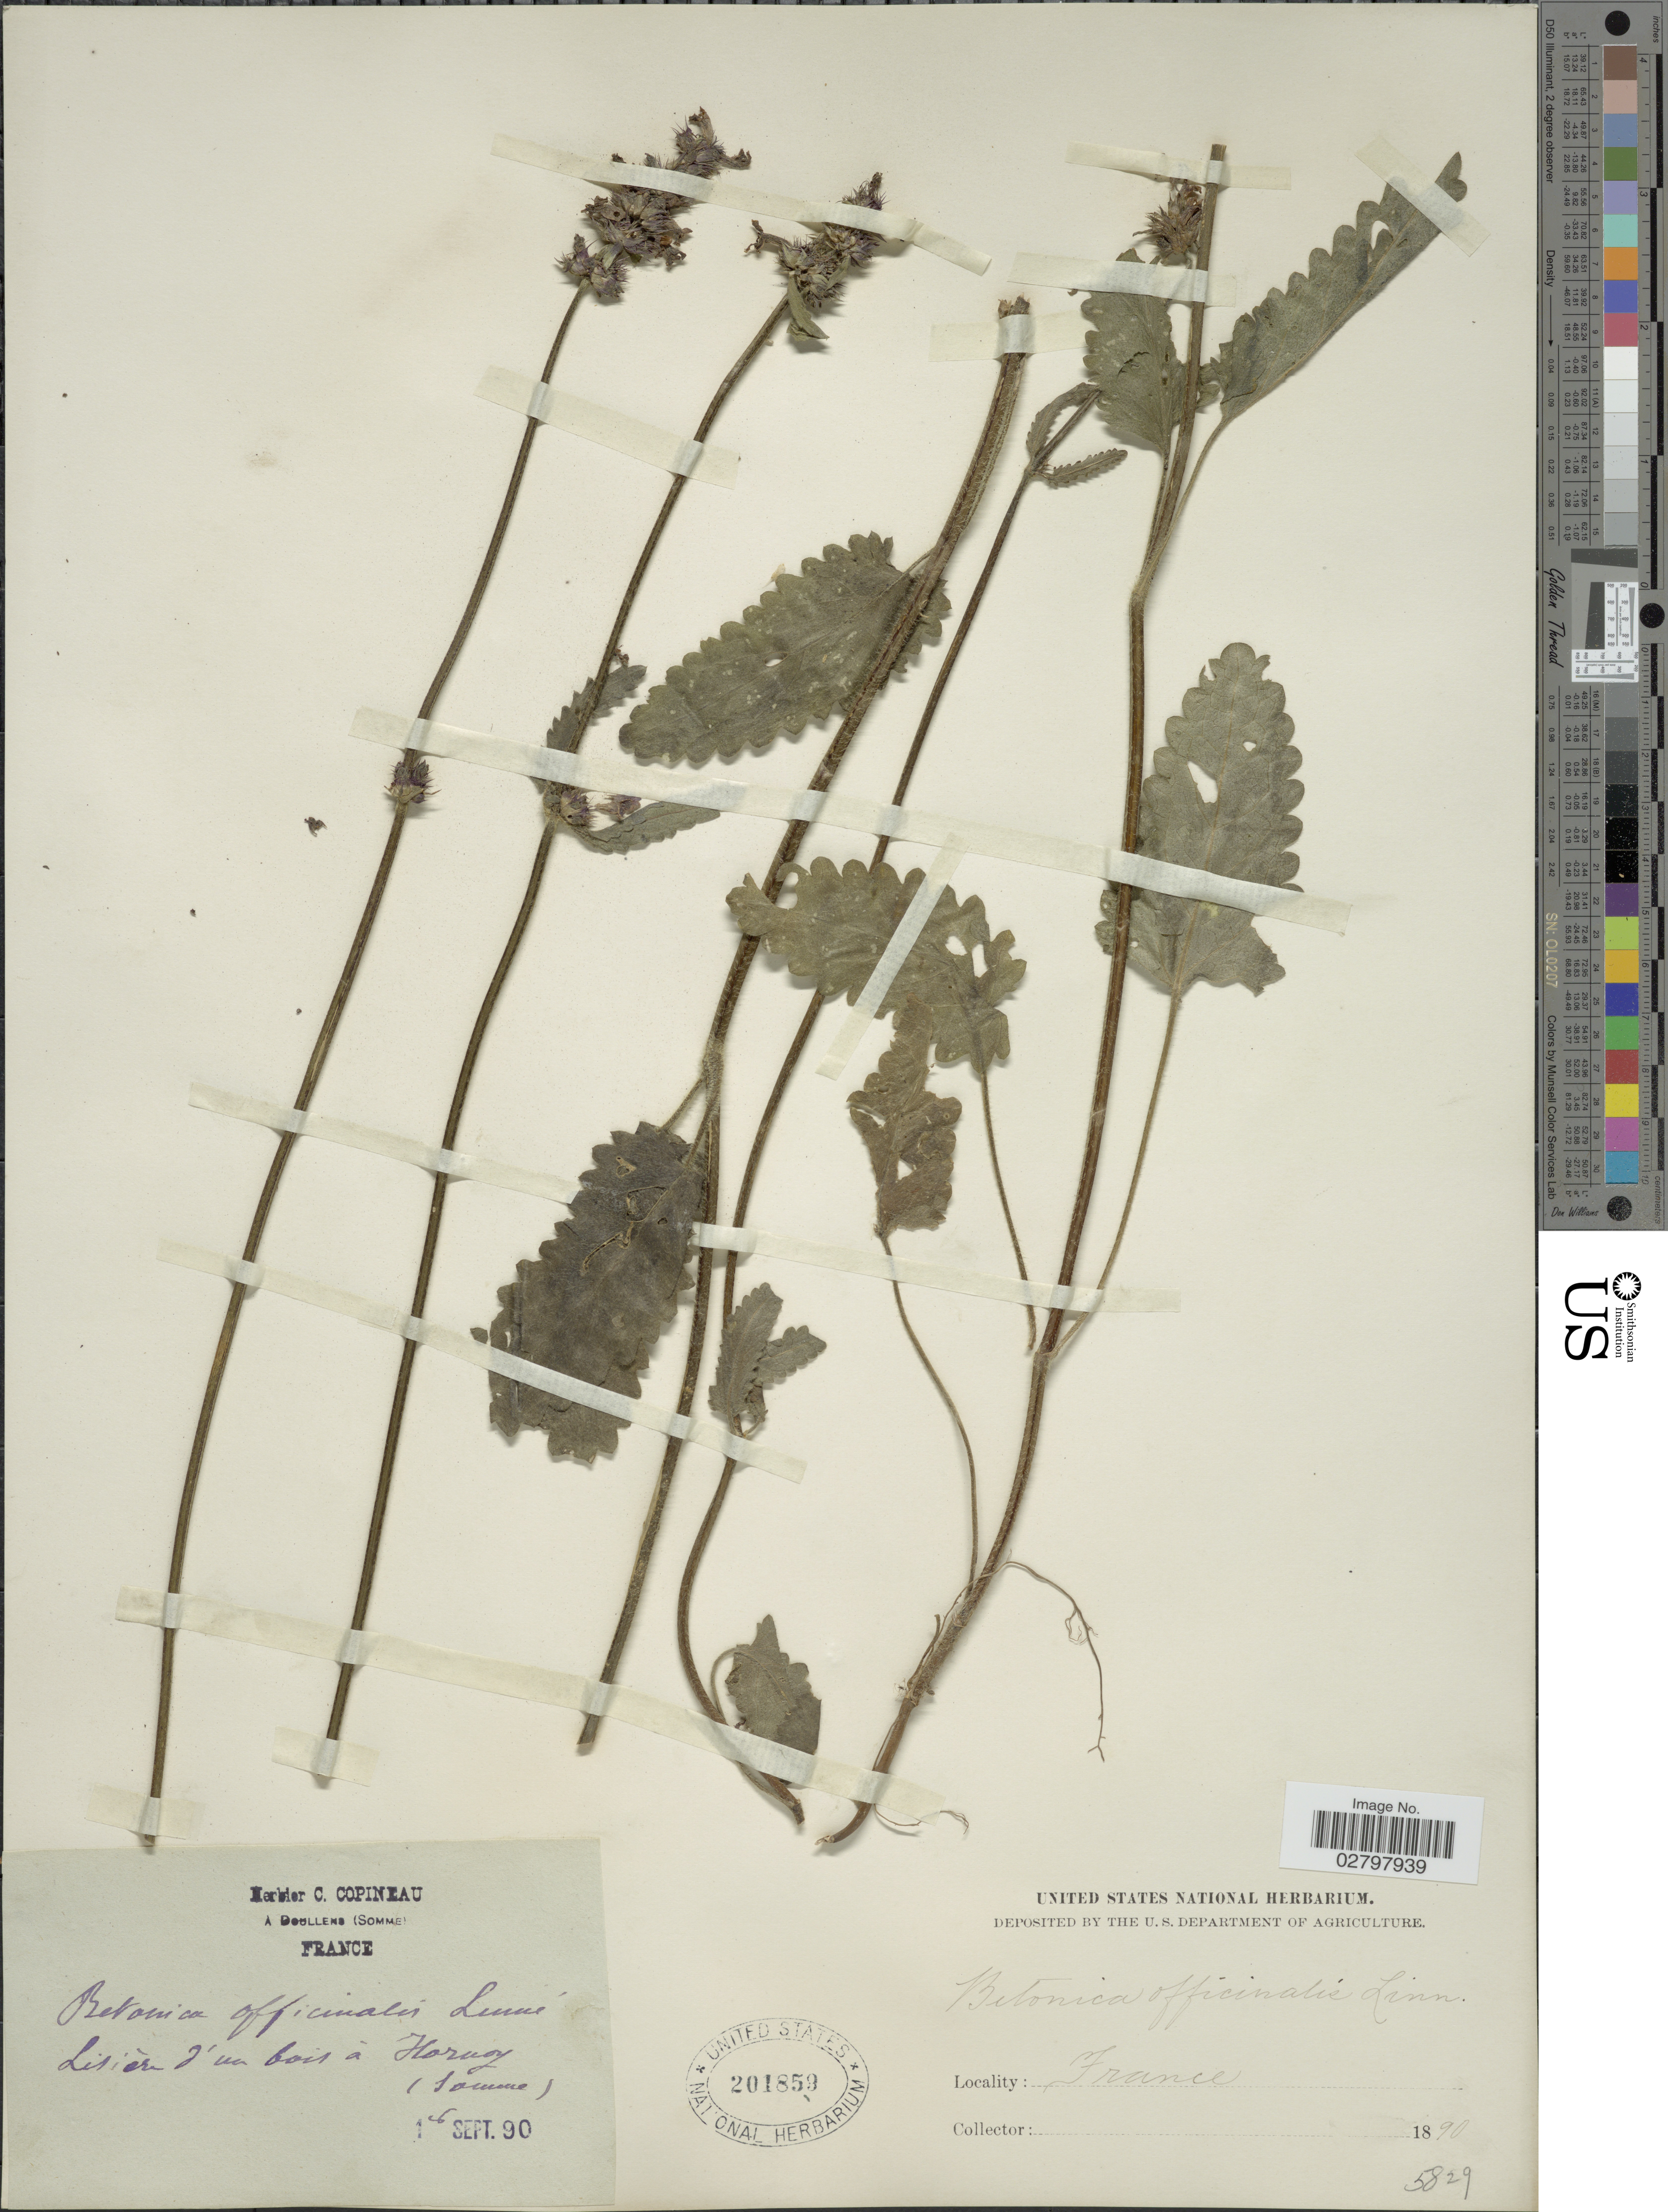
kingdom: Plantae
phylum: Tracheophyta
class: Magnoliopsida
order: Lamiales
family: Lamiaceae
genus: Stachys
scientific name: Stachys officinalis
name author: (L.) Trevis.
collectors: ex herb. C. Copineau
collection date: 1890-09-18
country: France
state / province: Hauts-de-France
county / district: Somme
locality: Lisière d'un bois à Hornoy (Somme) [edge of wood at Hornoy (Somme)]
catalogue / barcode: US 201859